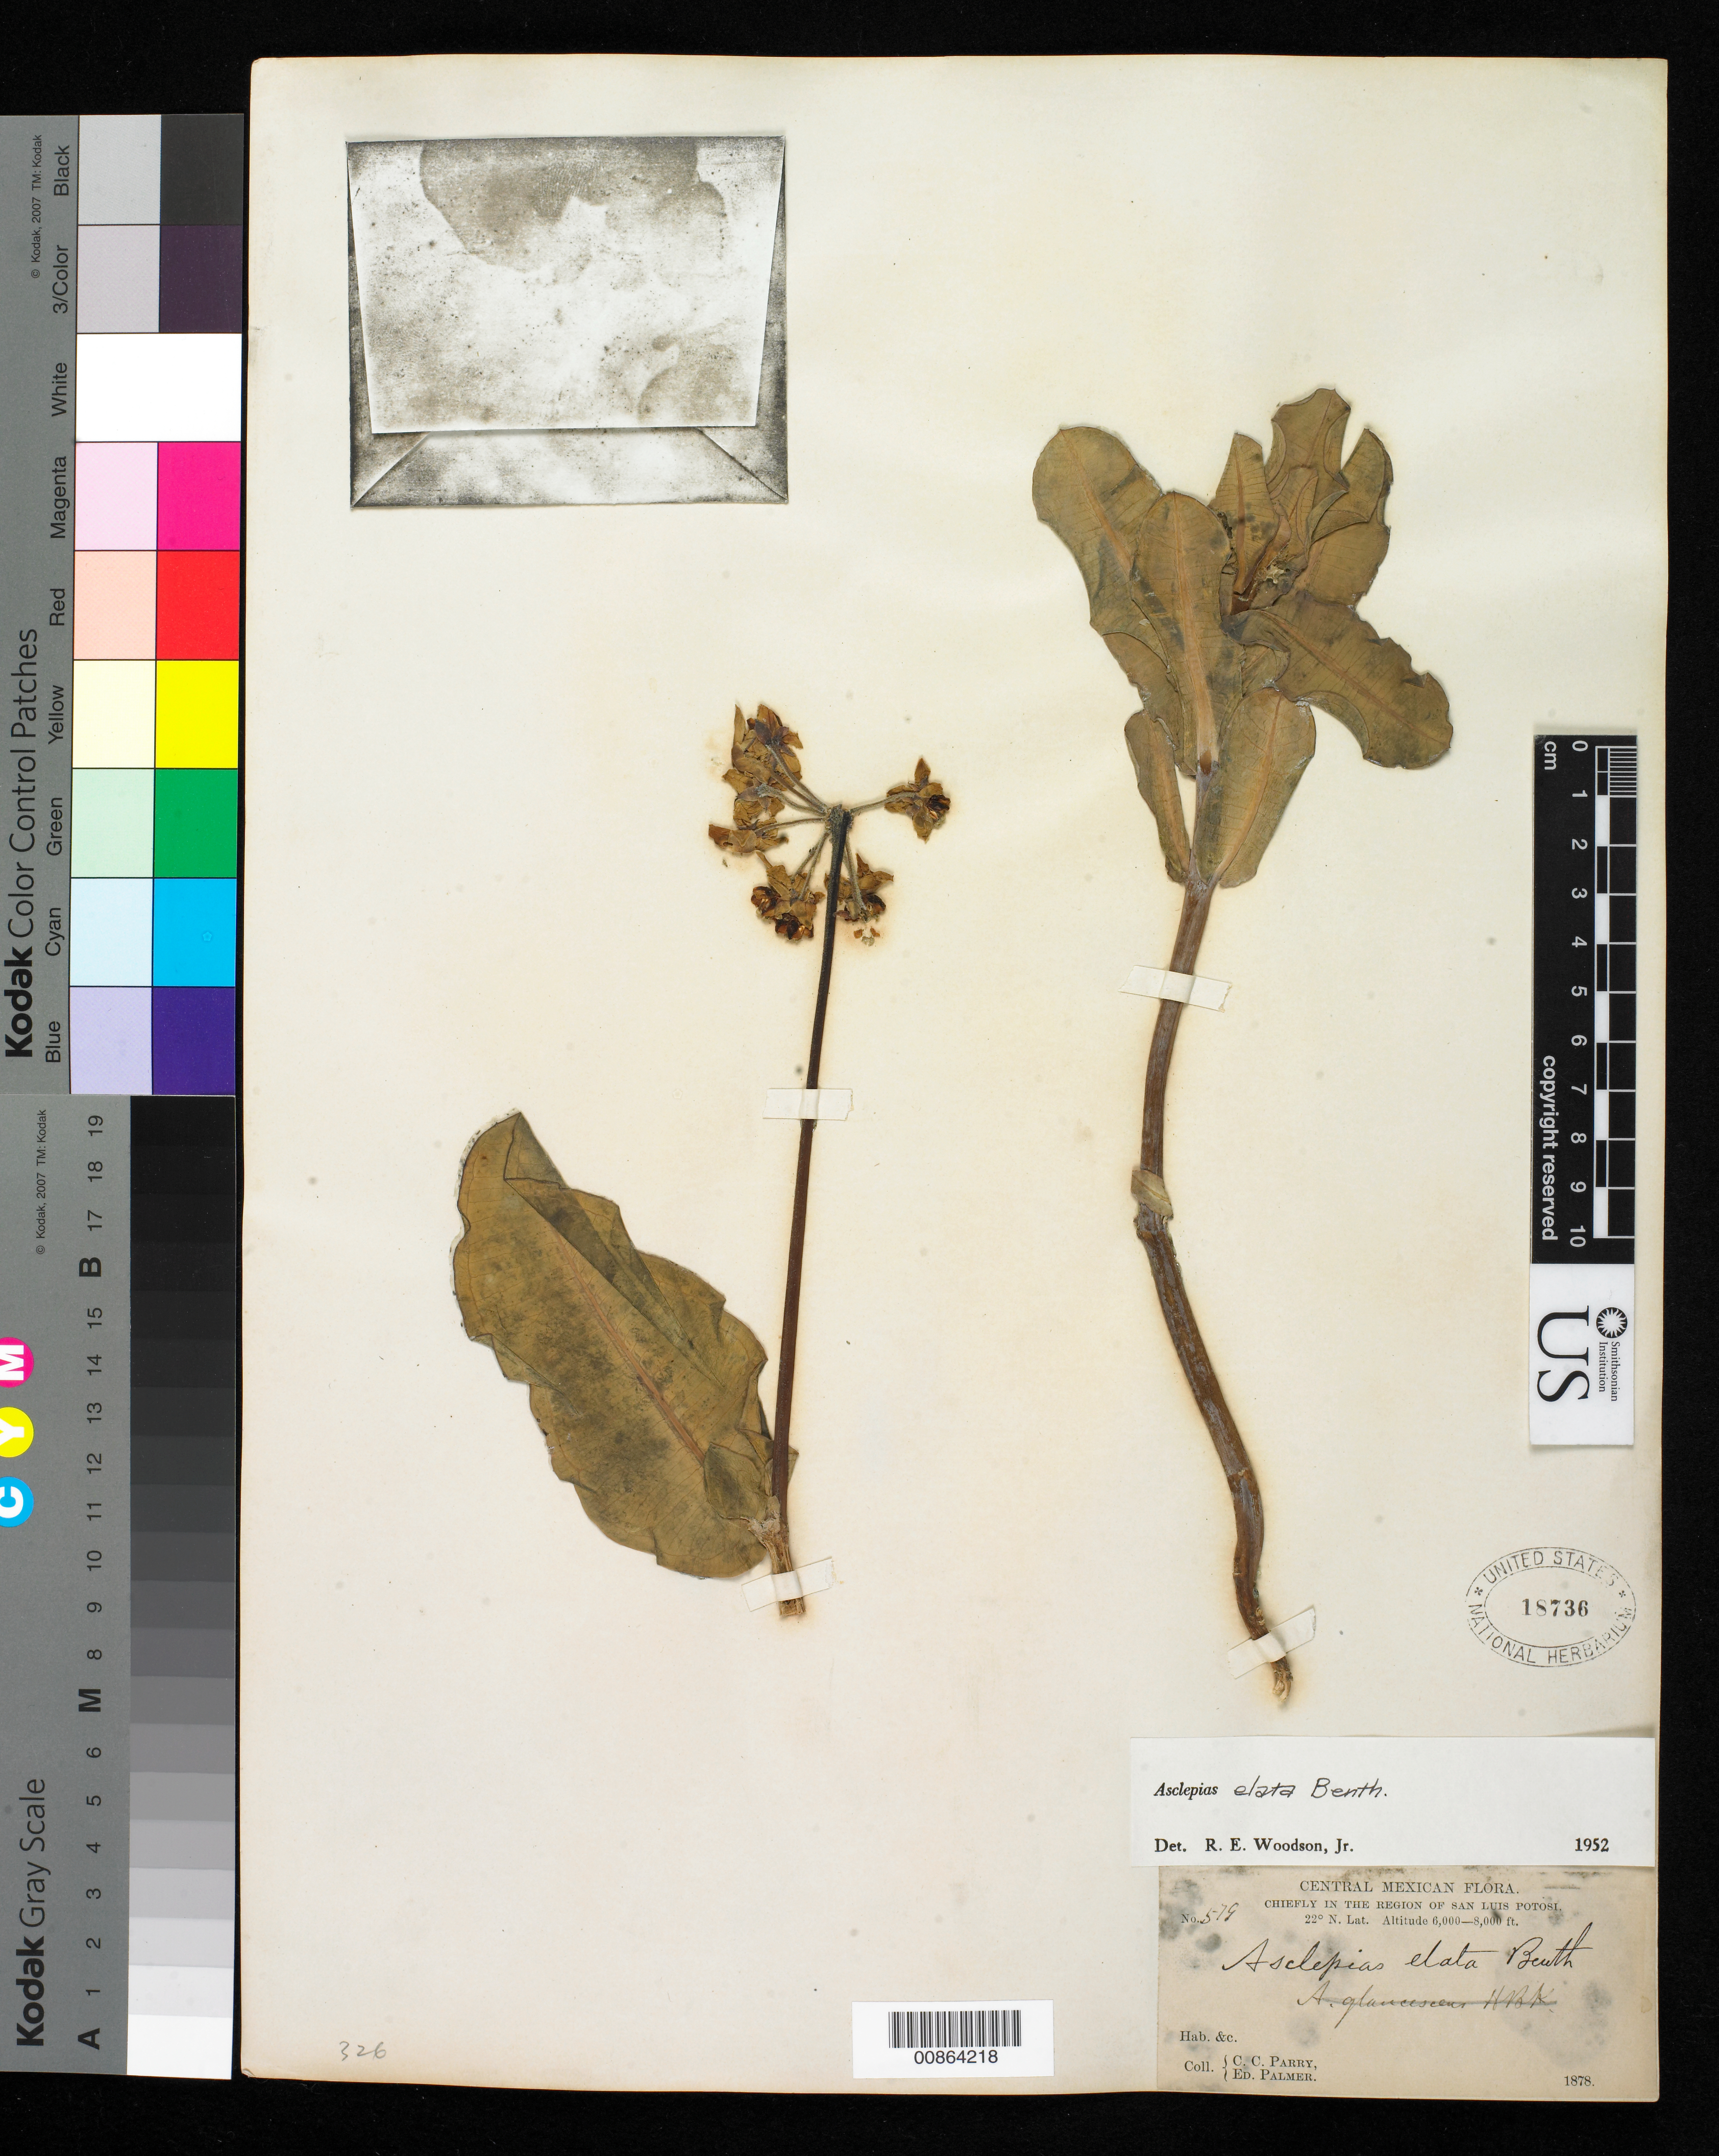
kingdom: Plantae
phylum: Tracheophyta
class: Magnoliopsida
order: Gentianales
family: Apocynaceae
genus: Asclepias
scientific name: Asclepias elata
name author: Benth.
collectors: C. C. Parry & E. Palmer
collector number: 579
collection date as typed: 1878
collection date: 1878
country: Mexico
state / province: San Luis Potosí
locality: Chiefly in the region of San Luis Potosí.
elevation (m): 1829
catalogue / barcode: US 18736